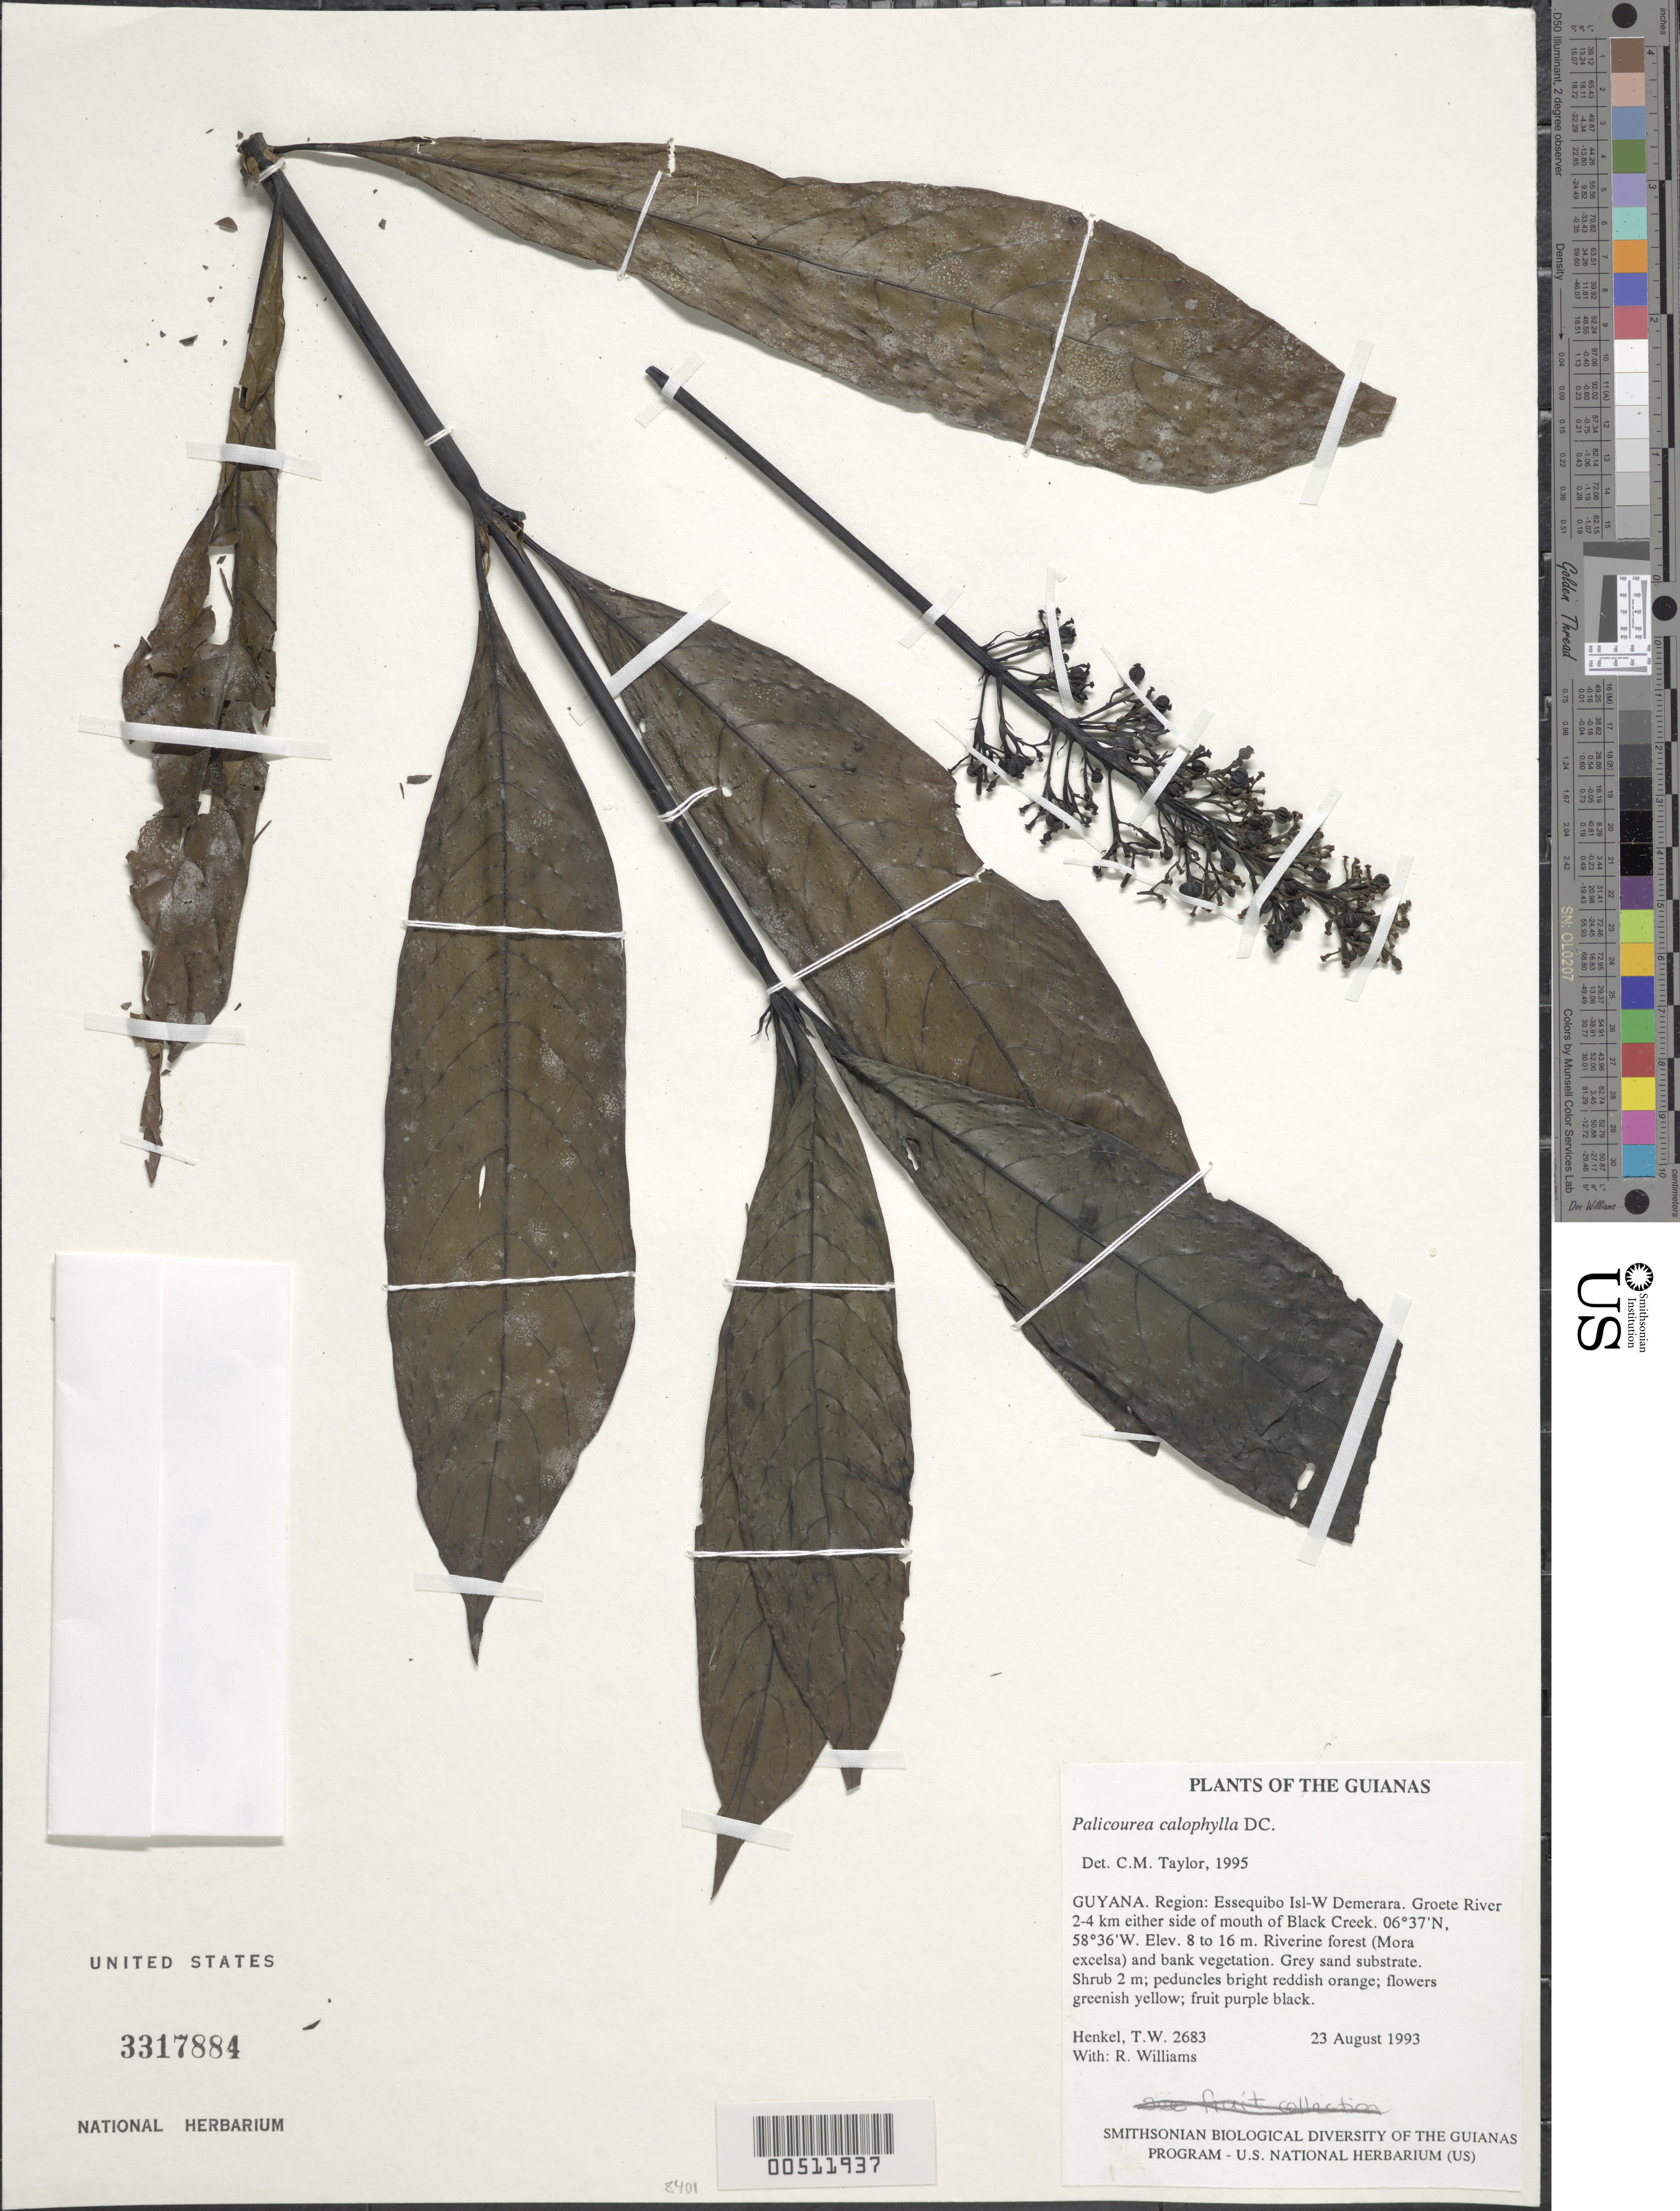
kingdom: Plantae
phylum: Tracheophyta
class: Magnoliopsida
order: Gentianales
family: Rubiaceae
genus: Palicourea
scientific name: Palicourea calophylla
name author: DC.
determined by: Taylor, Charlotte M.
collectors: T. Henkel & R. Williams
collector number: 2683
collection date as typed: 23 August 1993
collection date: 1993-08-23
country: Guyana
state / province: Essequibo Isl-W. Demerara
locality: Groete River 2-4 km either side of mouth of Black Creek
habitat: Riverine forest (Mora excelsa) and bank vegetation. Grey sand substrate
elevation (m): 8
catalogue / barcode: US 3317884